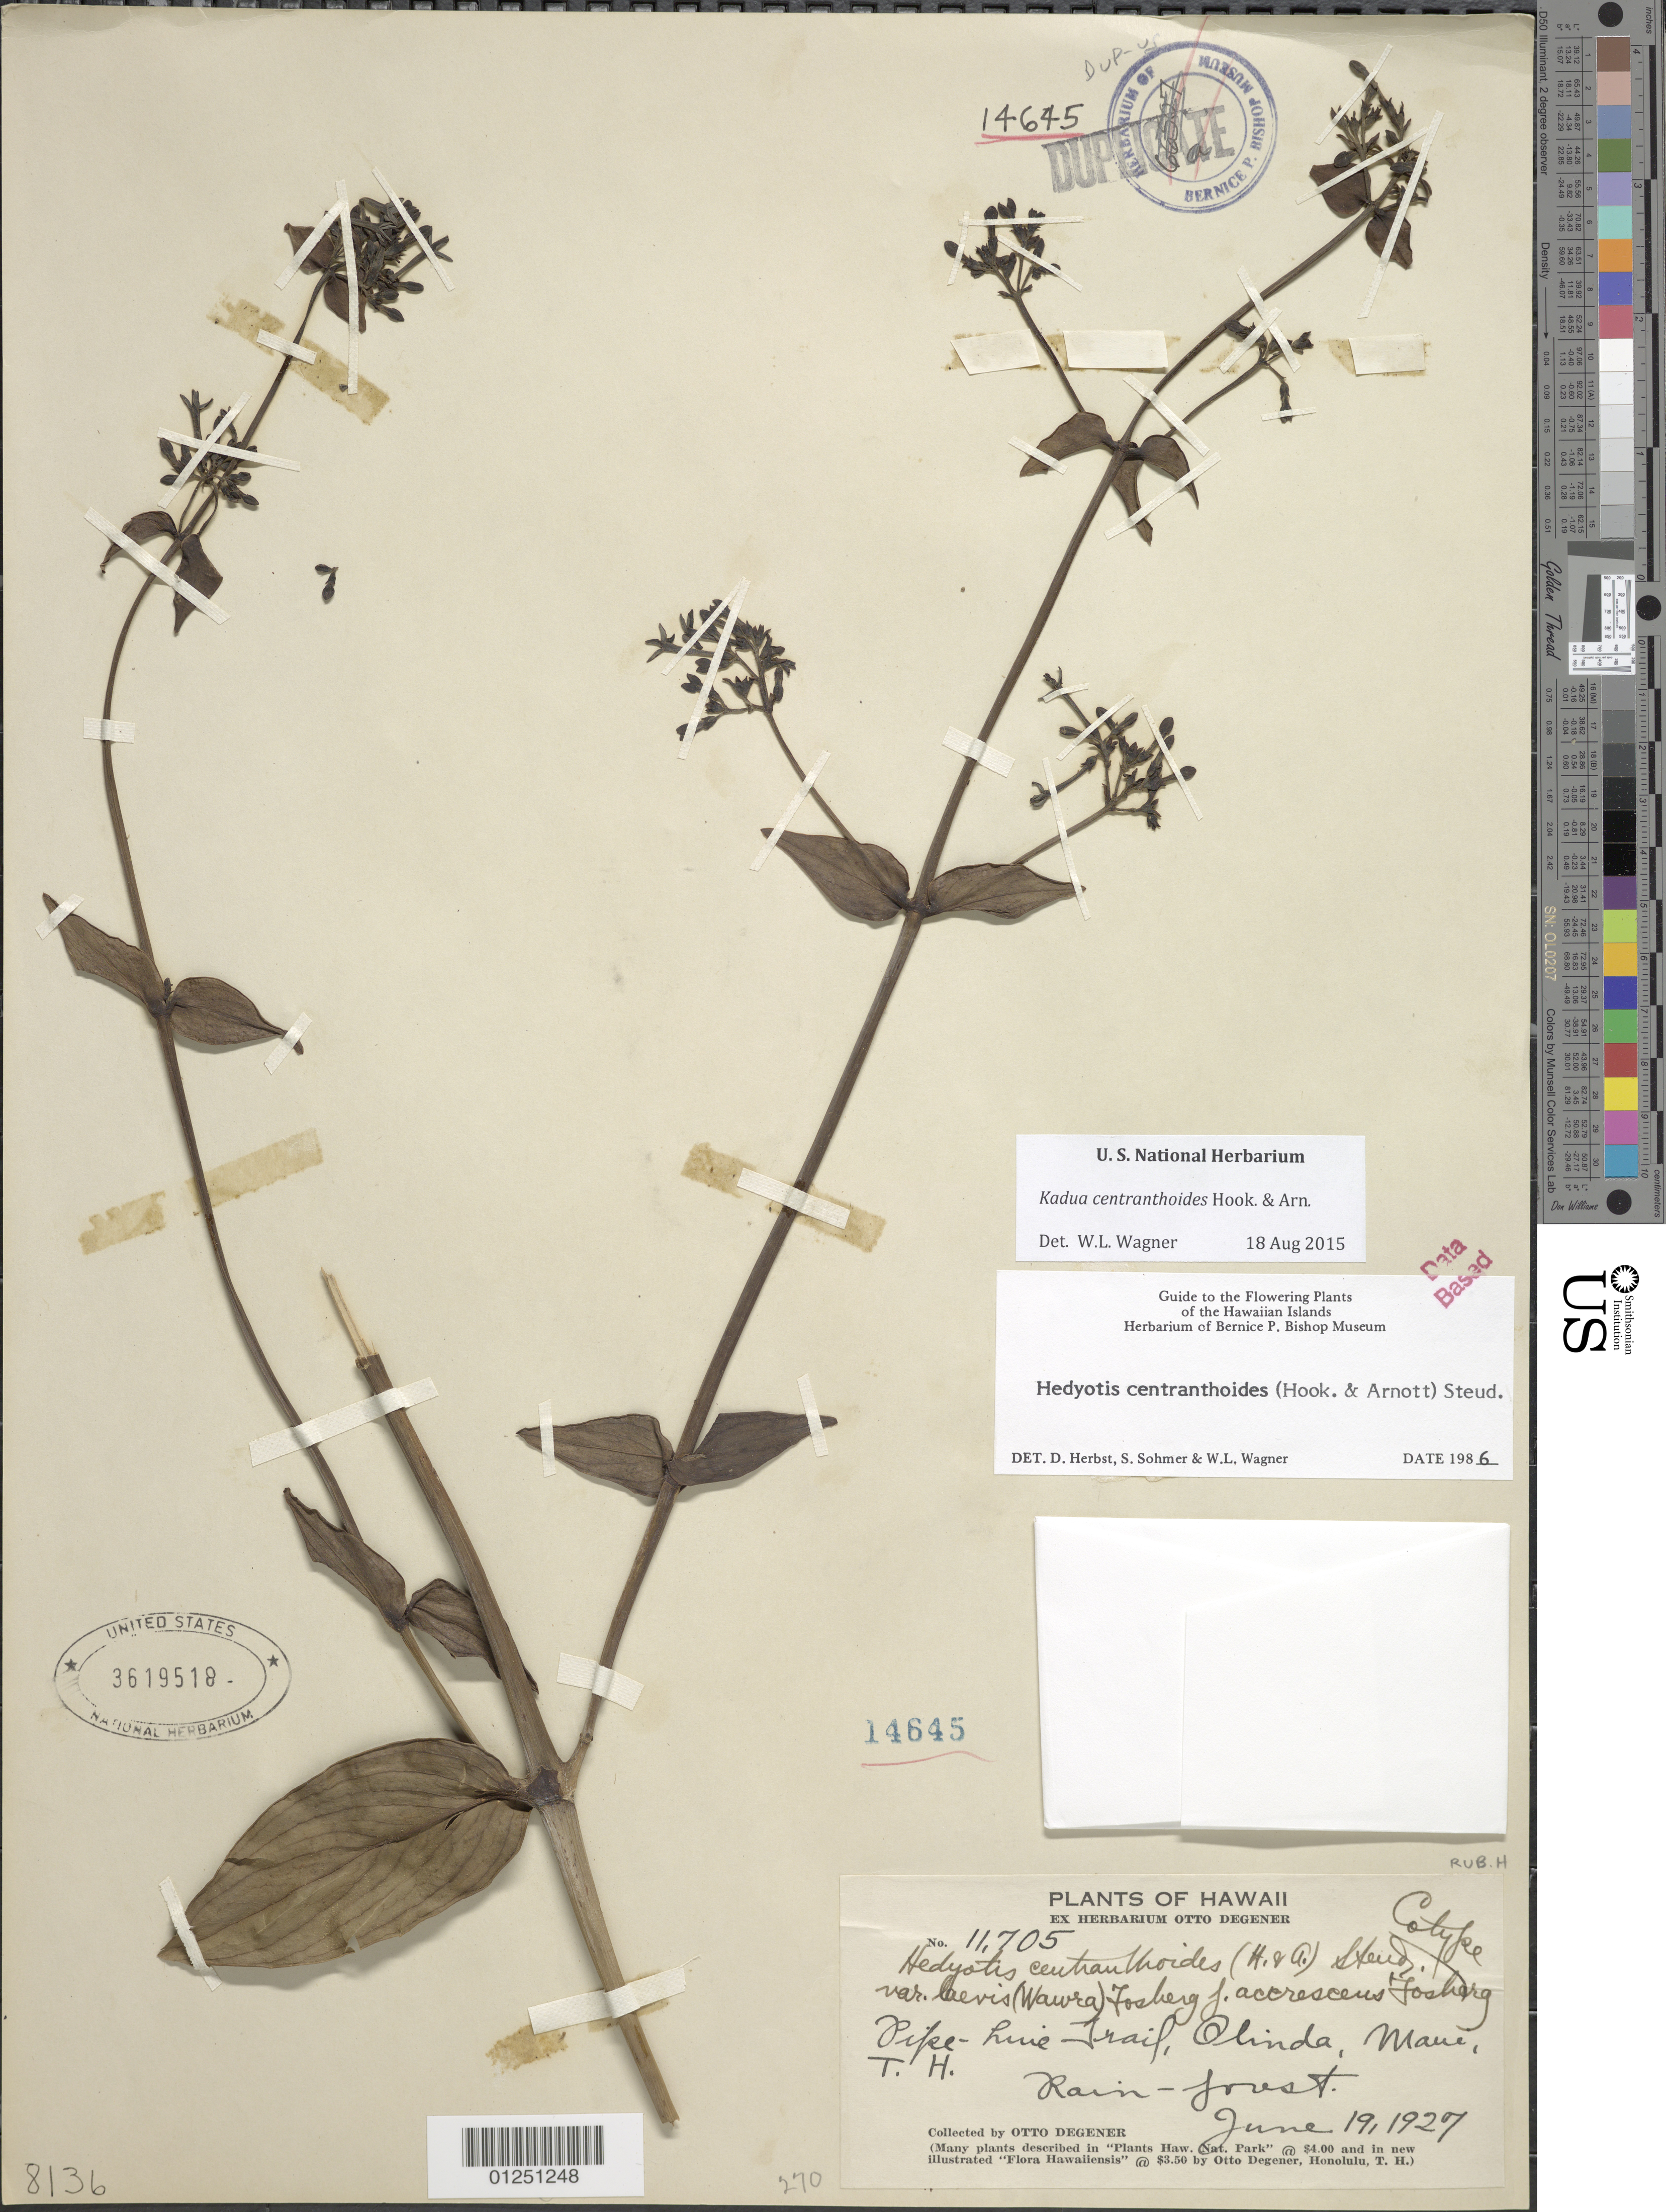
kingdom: Plantae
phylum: Tracheophyta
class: Magnoliopsida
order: Gentianales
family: Rubiaceae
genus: Kadua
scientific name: Kadua centranthoides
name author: Hook. & Arn.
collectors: O. Degener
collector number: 11705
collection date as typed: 19 Jun 1927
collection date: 1927-06-19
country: United States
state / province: Hawaii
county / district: Maui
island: Maui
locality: Pipe - Line Trail, Olinda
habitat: Rainforest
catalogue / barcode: US 3619518